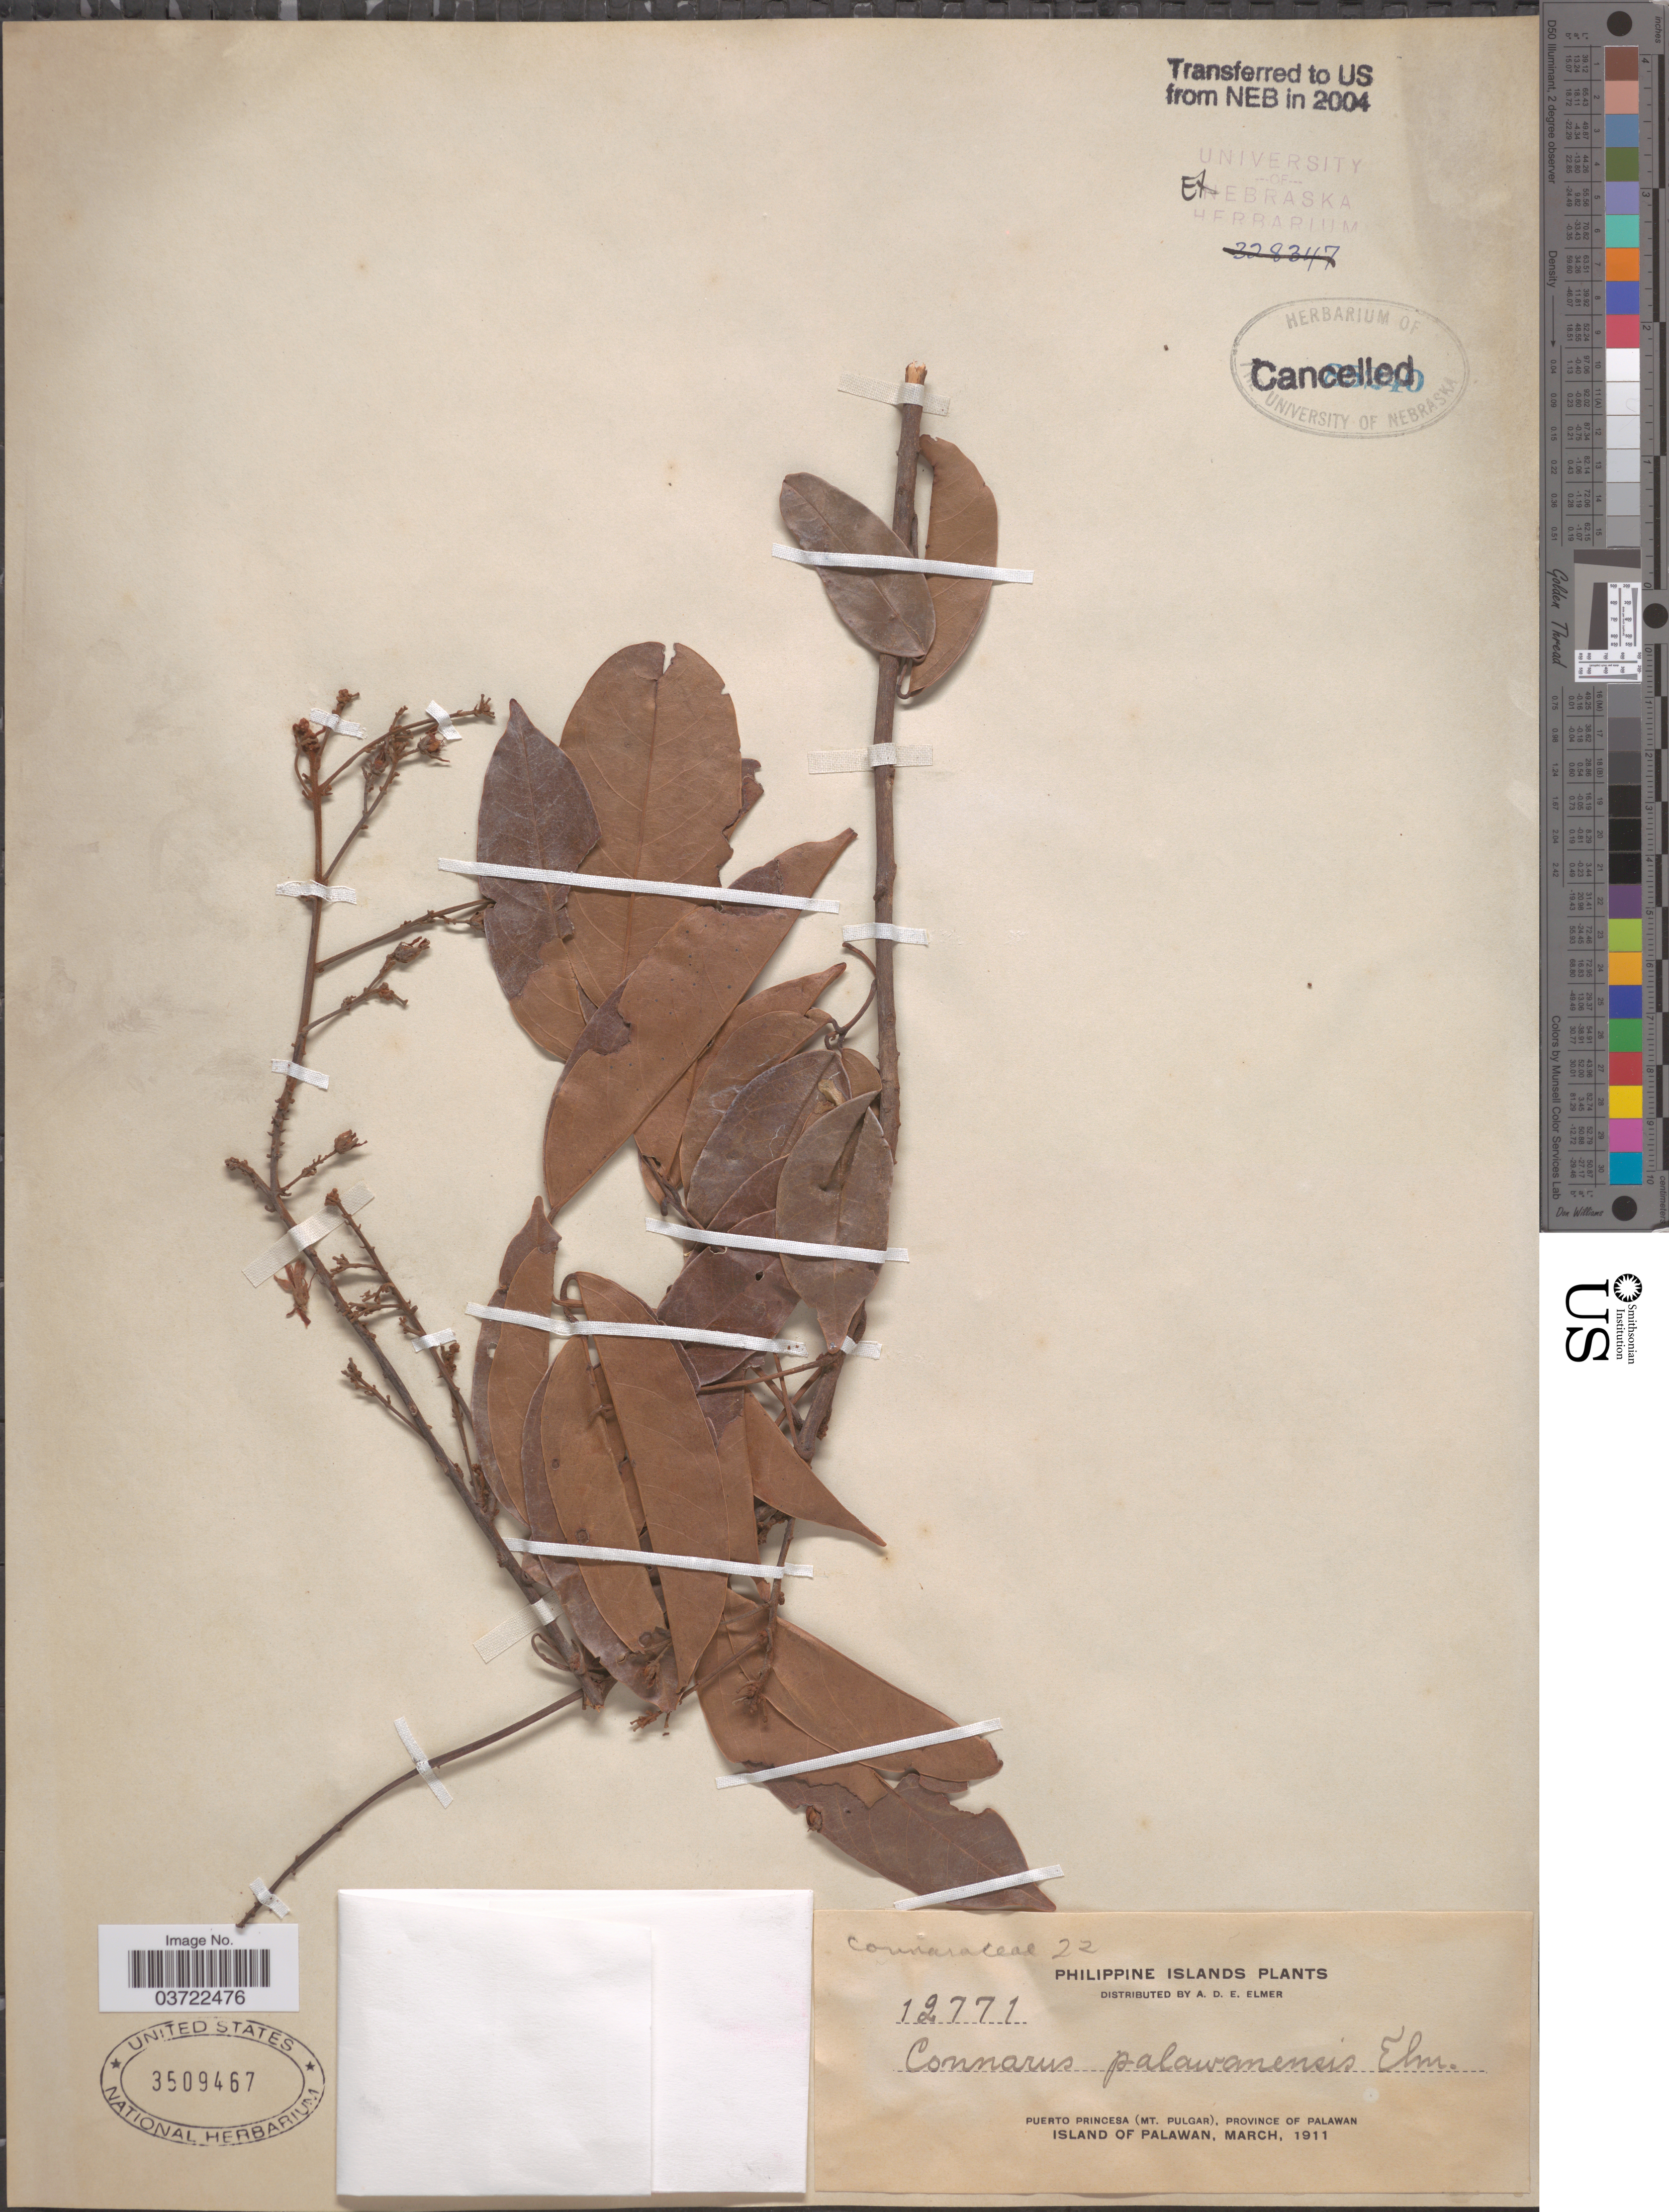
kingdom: Plantae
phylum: Tracheophyta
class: Magnoliopsida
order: Oxalidales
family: Connaraceae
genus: Connarus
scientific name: Connarus palawanensis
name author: Elmer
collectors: A. D. E. Elmer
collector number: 12771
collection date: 1911-03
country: Philippines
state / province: Mimaropa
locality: Puerto Princesa (Mt. Pulgar), Province of Palawan. Island of Palawan.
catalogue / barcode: US 3509467